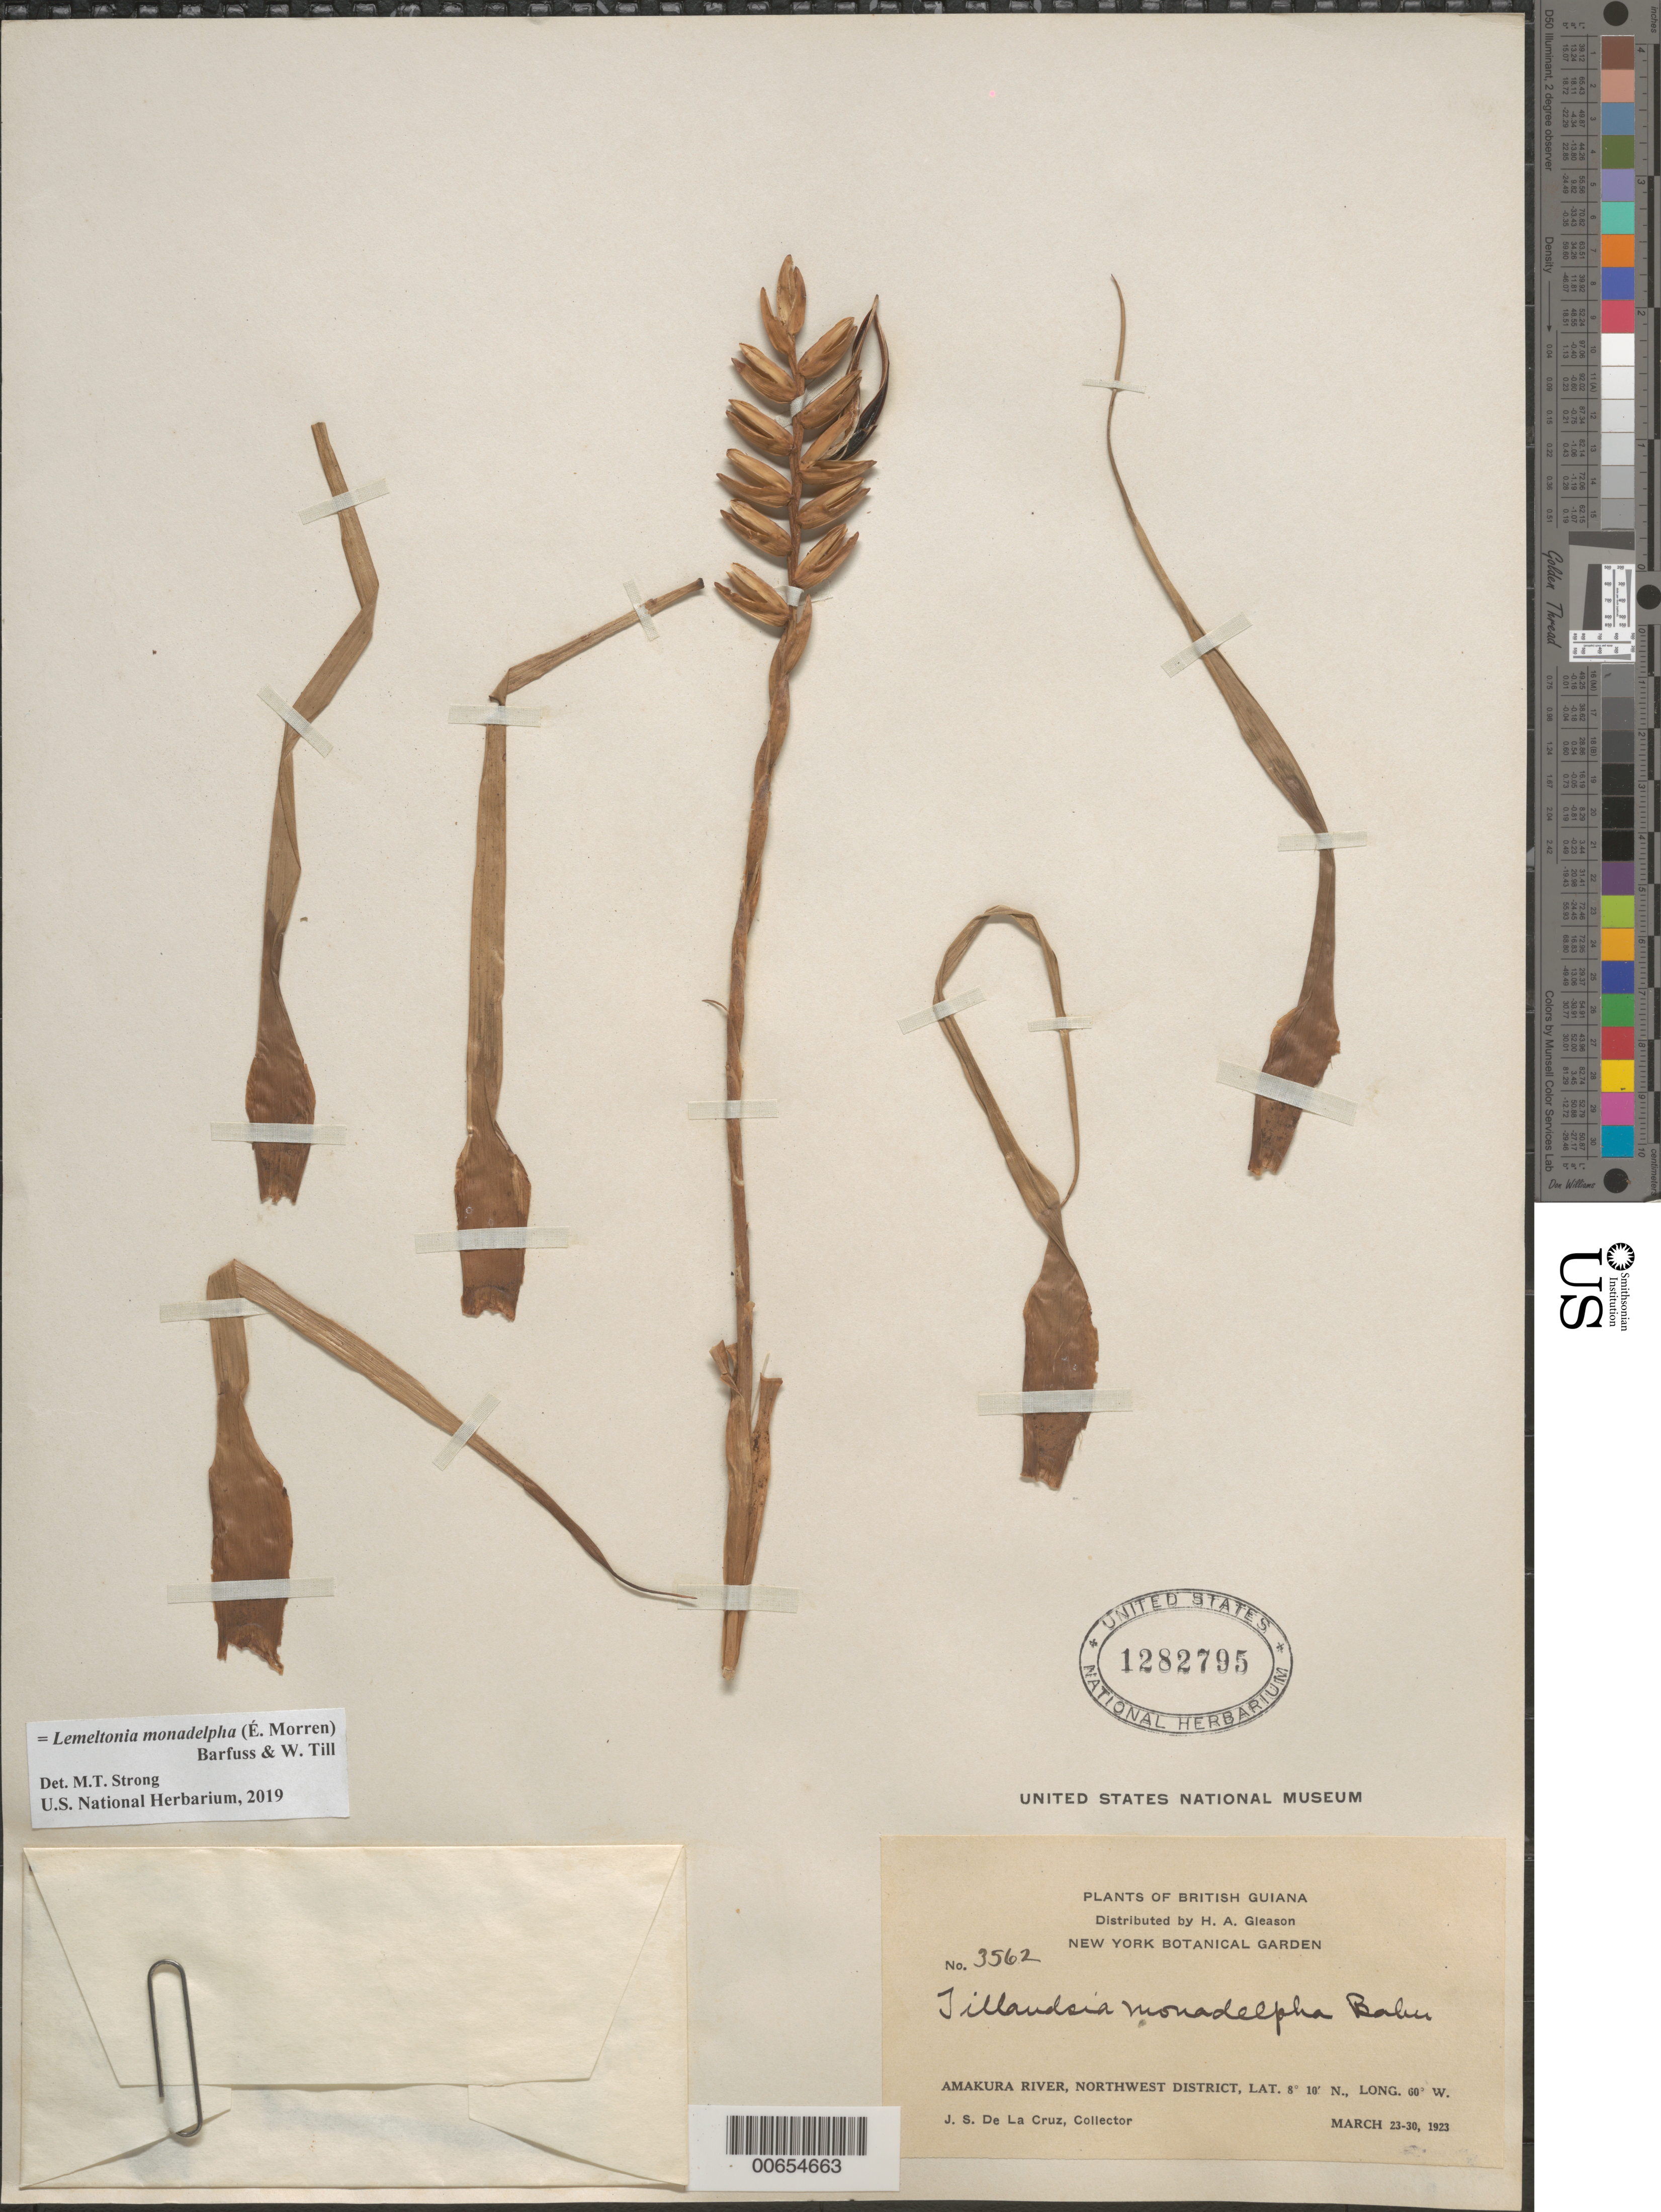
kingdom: Plantae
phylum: Tracheophyta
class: Liliopsida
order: Poales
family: Bromeliaceae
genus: Lemeltonia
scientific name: Lemeltonia monadelpha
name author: (É. Morren) Barfuss & W. Till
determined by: Strong, M. T., (US), Smithsonian Institution - National Museum of Natural History (UNITED STATES)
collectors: J. S. de la Cruz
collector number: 3562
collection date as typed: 23-Mar-23 to 30-Mar-23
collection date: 1923-03-23/1923-03-30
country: Guyana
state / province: Barima-Waini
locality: Amakura R., NW District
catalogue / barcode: US 1282795